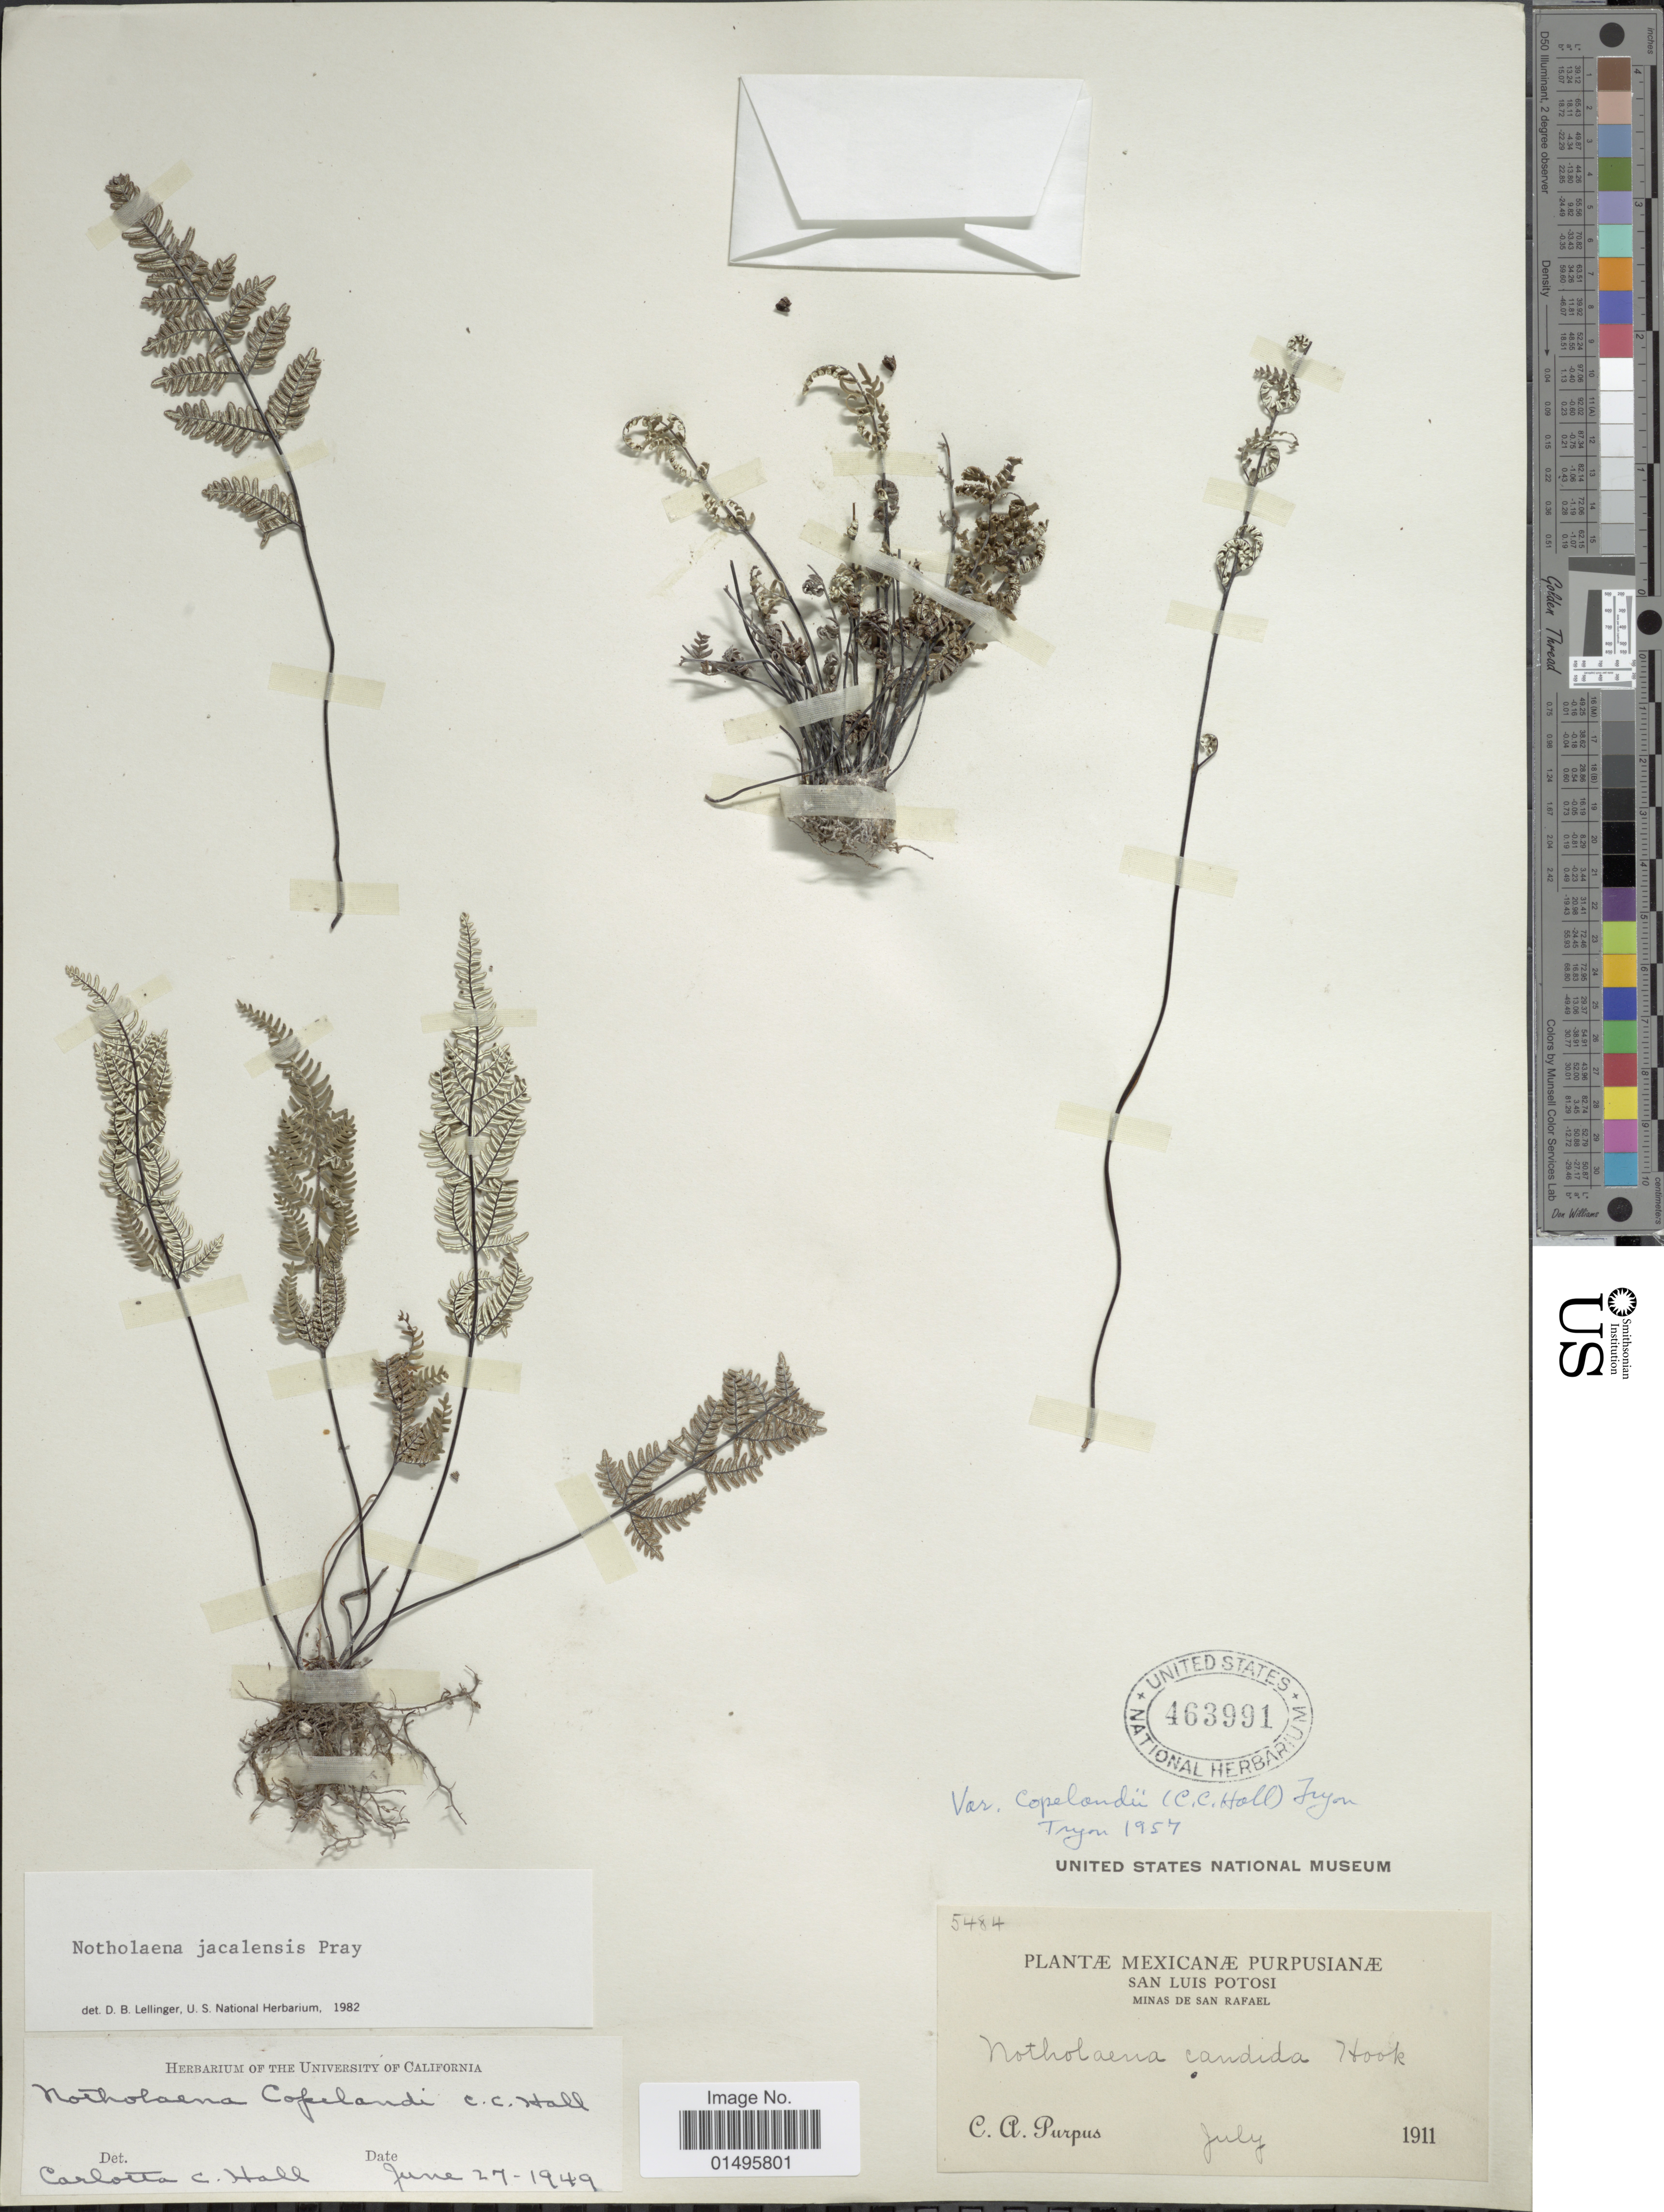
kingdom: Plantae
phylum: Tracheophyta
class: Polypodiopsida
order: Polypodiales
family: Pteridaceae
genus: Notholaena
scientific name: Notholaena jacalensis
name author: Pray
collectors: C. A. Purpus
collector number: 5484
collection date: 1911-07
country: Mexico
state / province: San Luis Potosí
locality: Minas de San Rafael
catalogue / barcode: US 463991